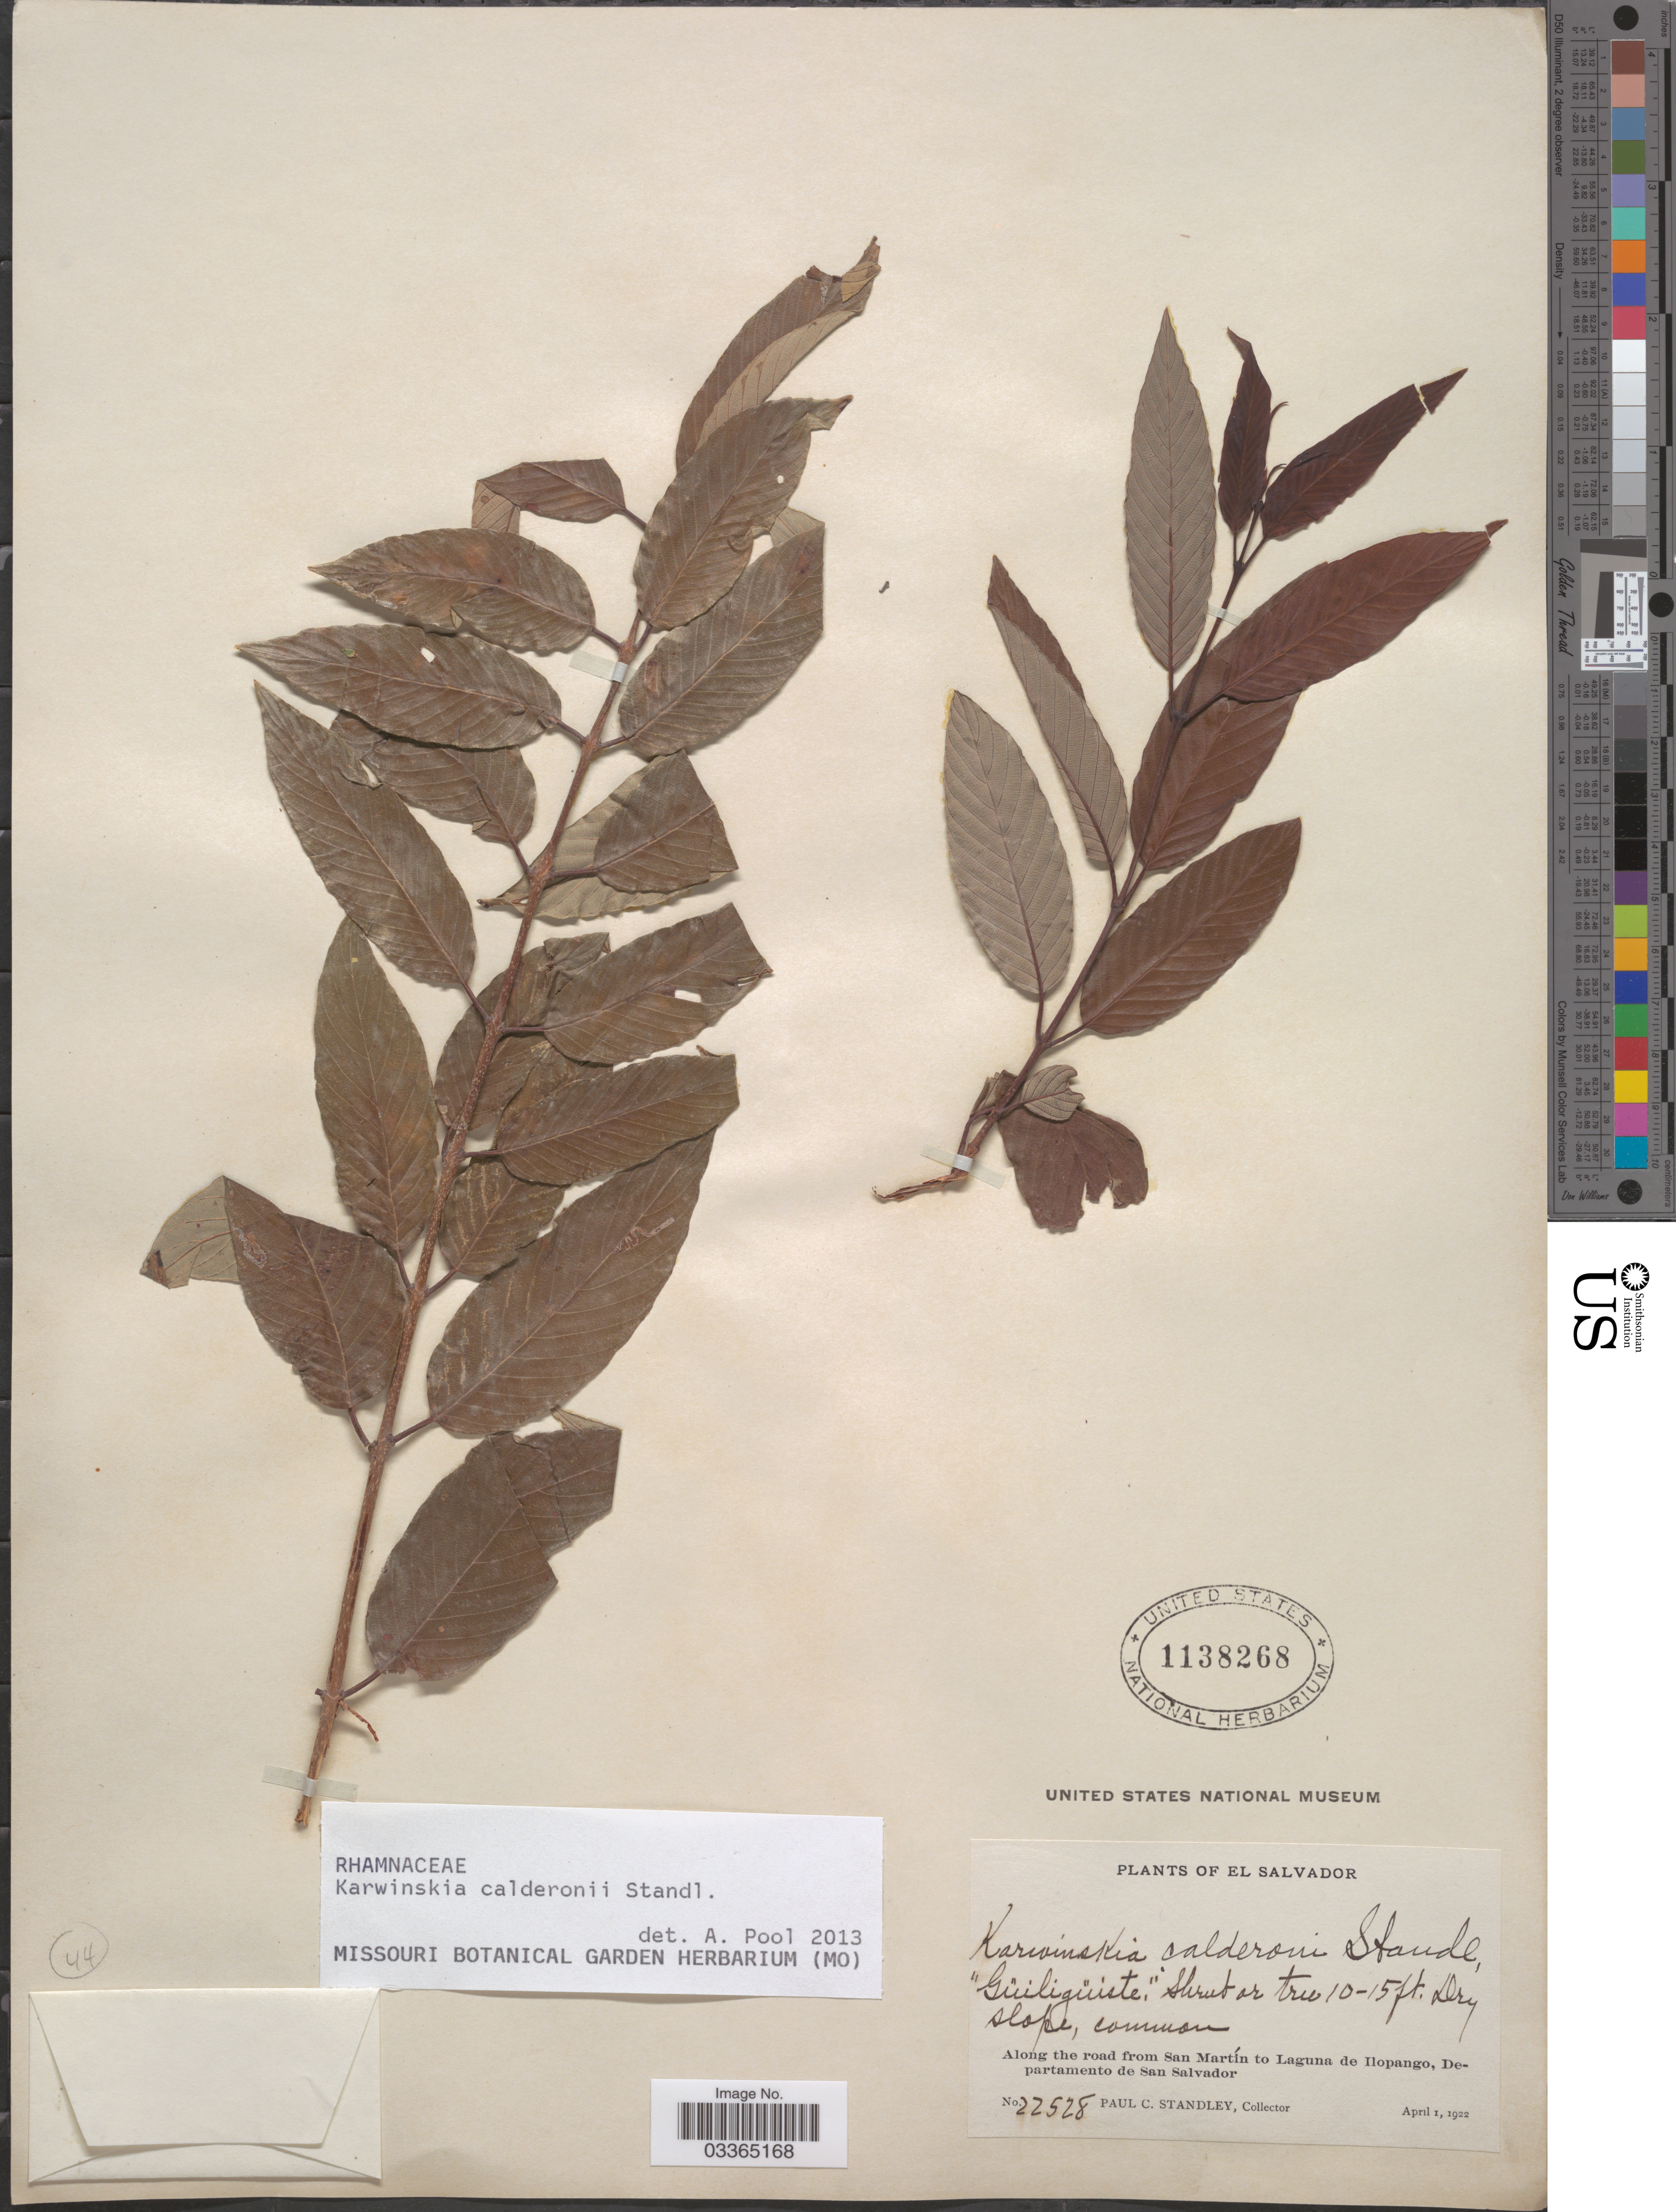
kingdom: Plantae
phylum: Tracheophyta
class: Magnoliopsida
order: Rosales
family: Rhamnaceae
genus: Karwinskia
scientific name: Karwinskia calderonii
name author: Standl.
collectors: P. C. Standley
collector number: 22528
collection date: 1922-04-01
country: El Salvador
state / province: San Salvador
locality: Along the road from San Martín to Laguna de Ilopango, Departamento de San Salvador.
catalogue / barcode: US 1138268